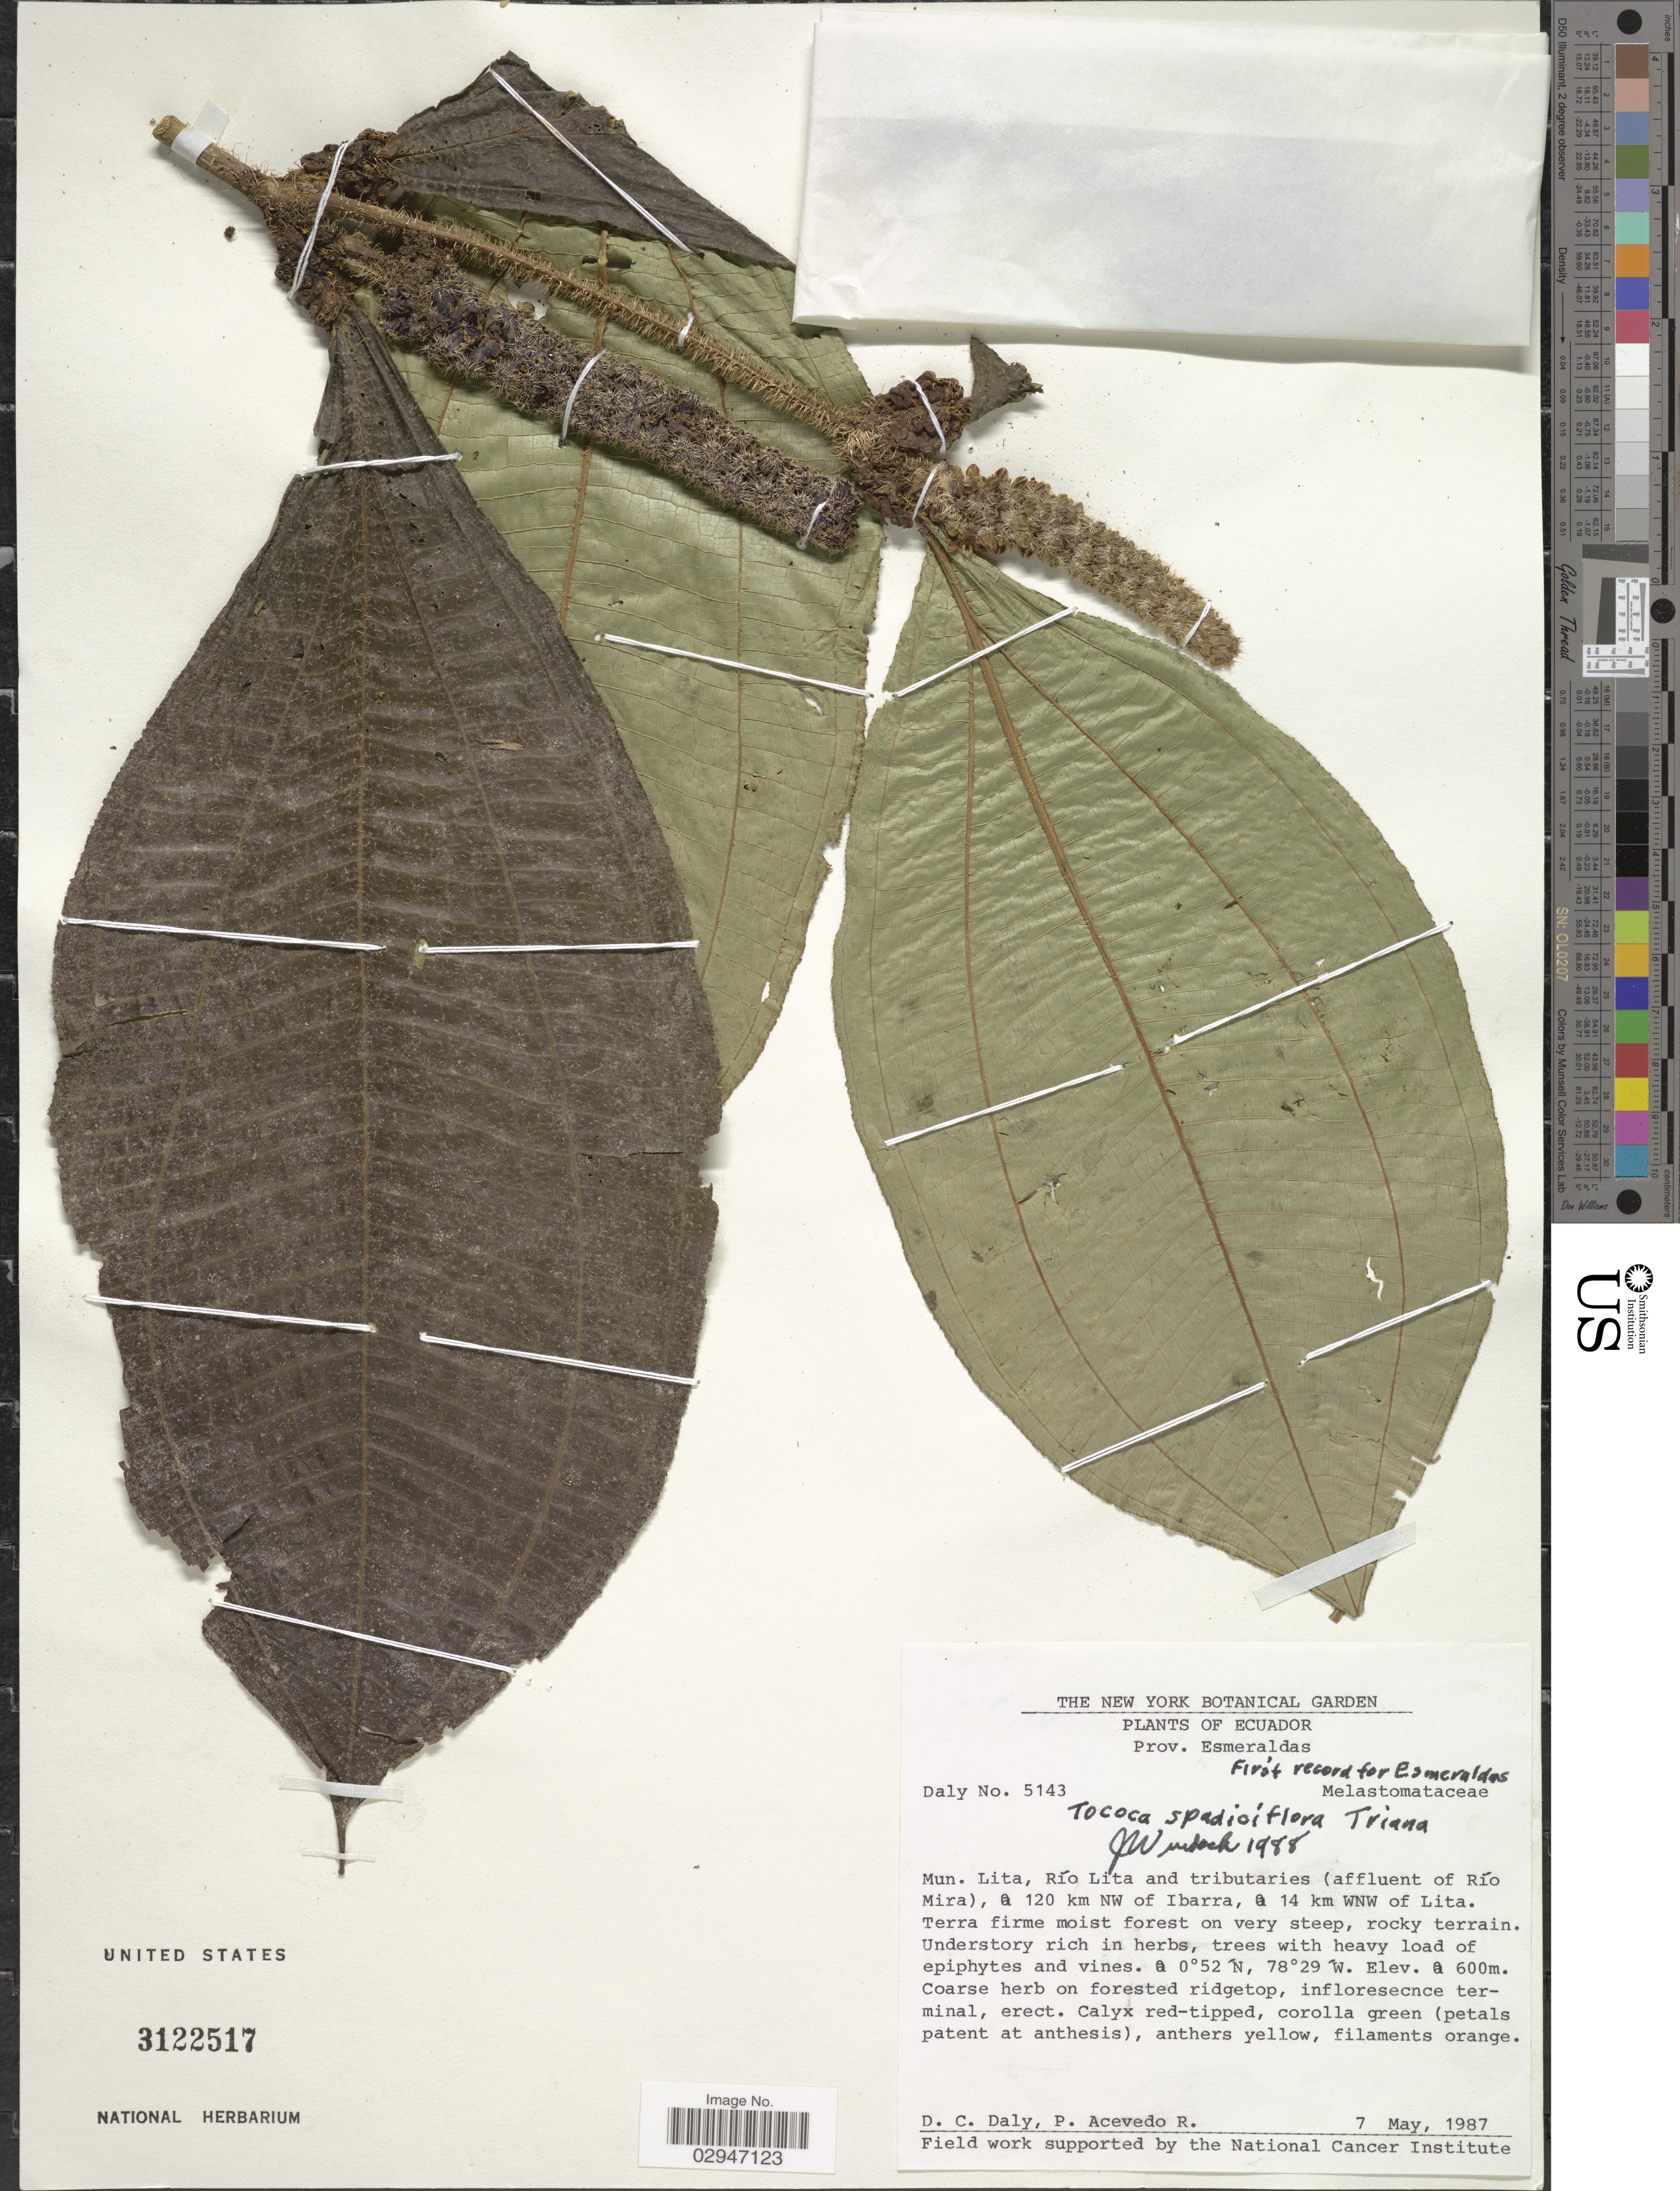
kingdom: Plantae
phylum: Tracheophyta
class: Magnoliopsida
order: Myrtales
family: Melastomataceae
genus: Tococa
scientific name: Tococa spadiciflora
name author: Triana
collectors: D. C. Daly & P. Acevedo R.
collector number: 5143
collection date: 1987-05-07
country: Ecuador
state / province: Esmeraldas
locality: Mun. Lita, Río Lita and tributaries (affluent of Río Mira), a 120 km NW of Ibarra, a 14 km WNW of Lita.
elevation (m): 600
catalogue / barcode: US 3122517